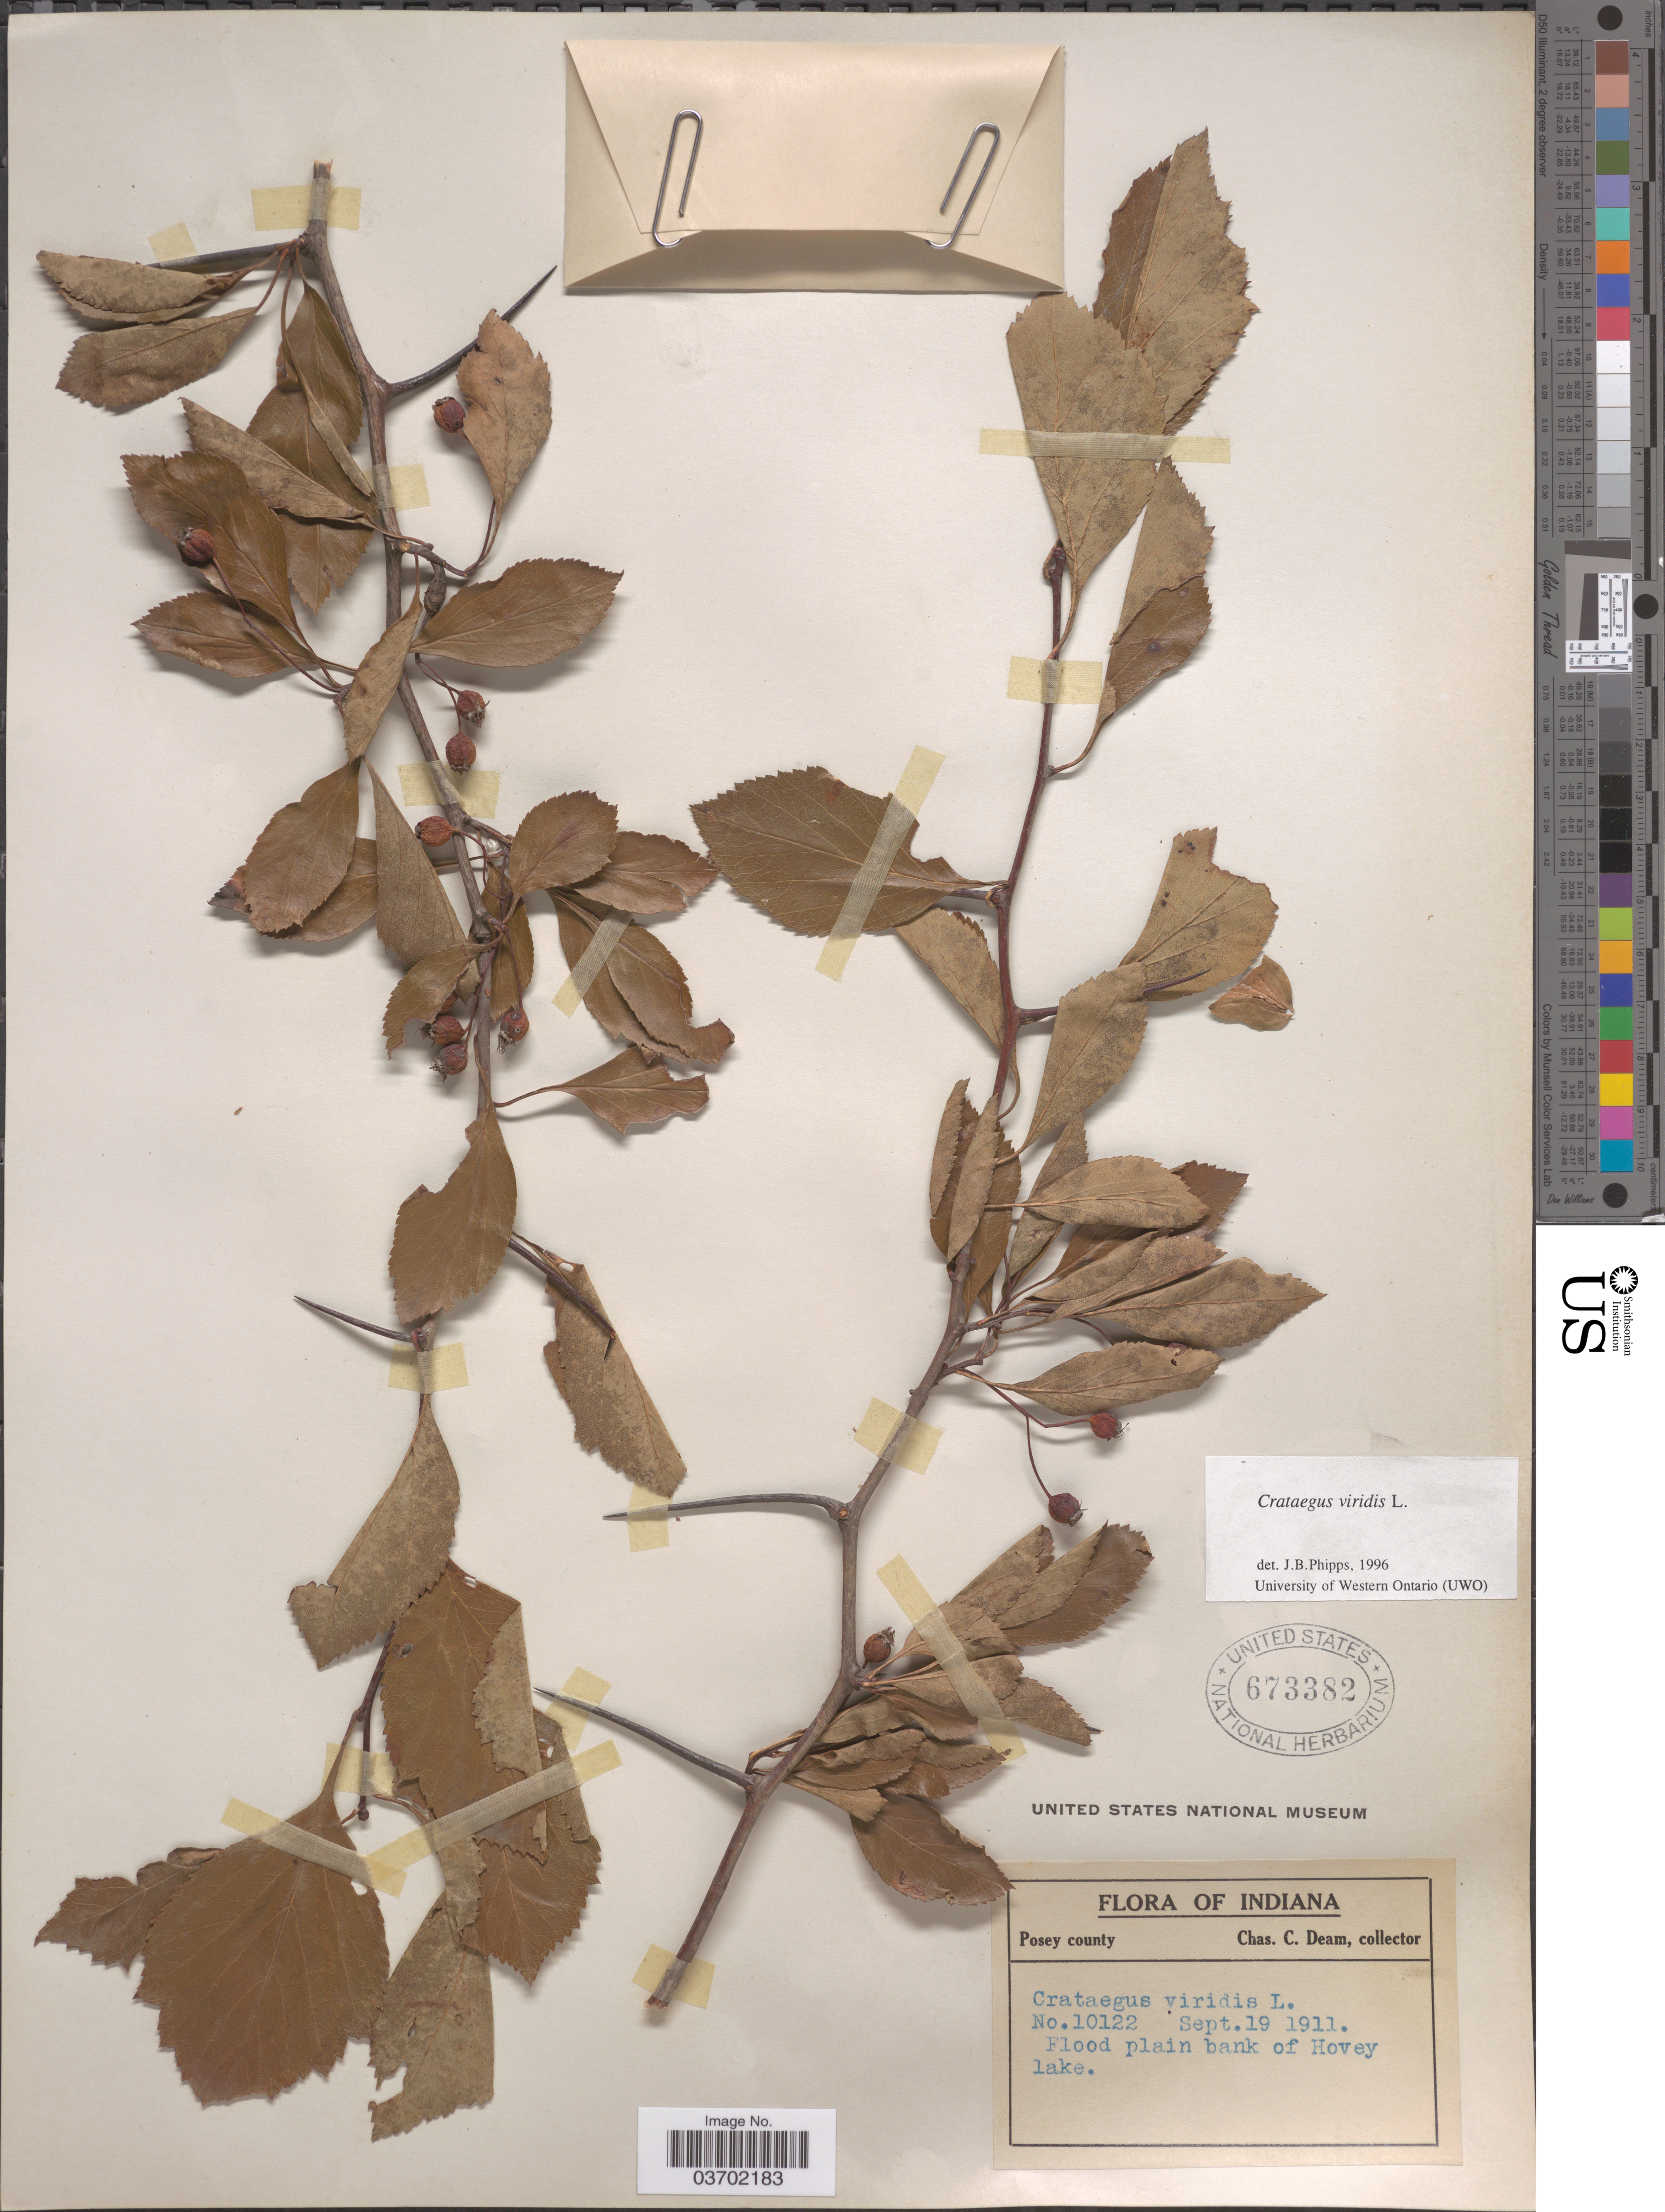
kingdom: Plantae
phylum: Tracheophyta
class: Magnoliopsida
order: Rosales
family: Rosaceae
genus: Crataegus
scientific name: Crataegus viridis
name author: L.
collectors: C. C. Deam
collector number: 10122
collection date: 1911-09-19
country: United States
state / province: Indiana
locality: Posey county. Flood plain bank of Hovey lake.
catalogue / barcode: US 673382